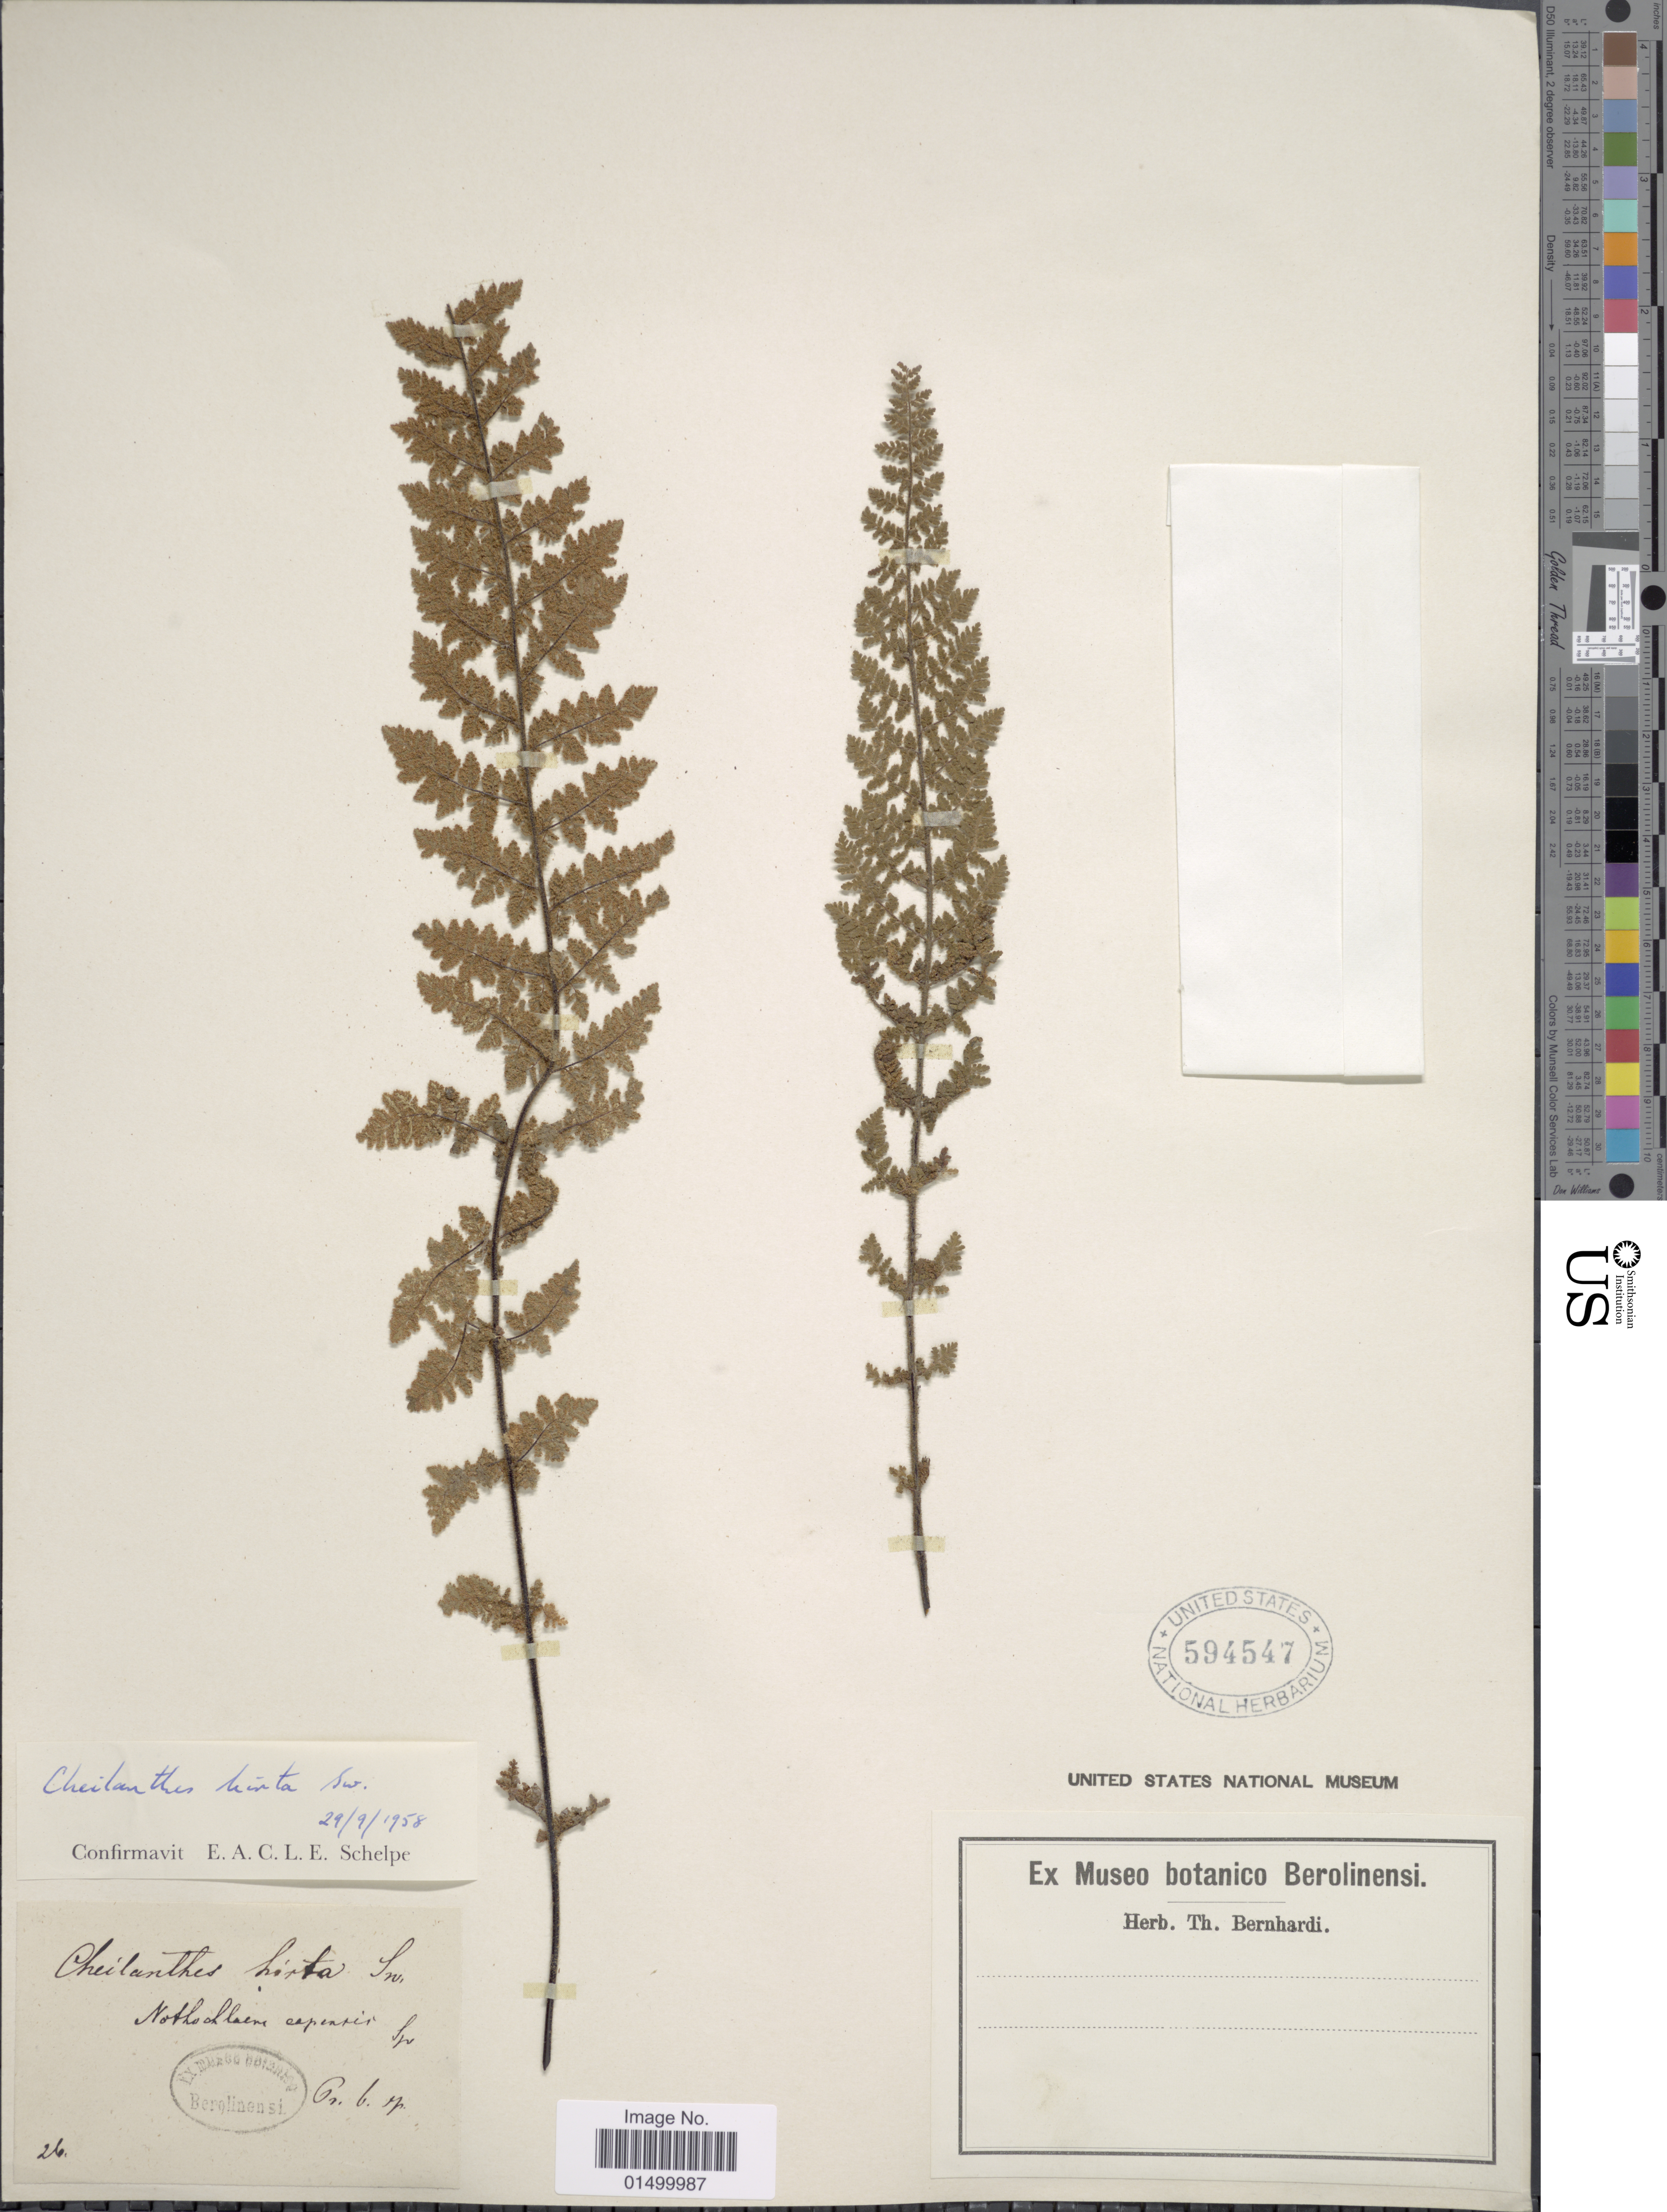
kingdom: Plantae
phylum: Tracheophyta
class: Polypodiopsida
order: Polypodiales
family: Pteridaceae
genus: Cheilanthes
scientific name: Cheilanthes hirta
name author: Sw.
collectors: ex Museo Botanico Berolinensi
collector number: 26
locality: [illegible text].b. Sp.[interpreted]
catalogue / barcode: US 594574